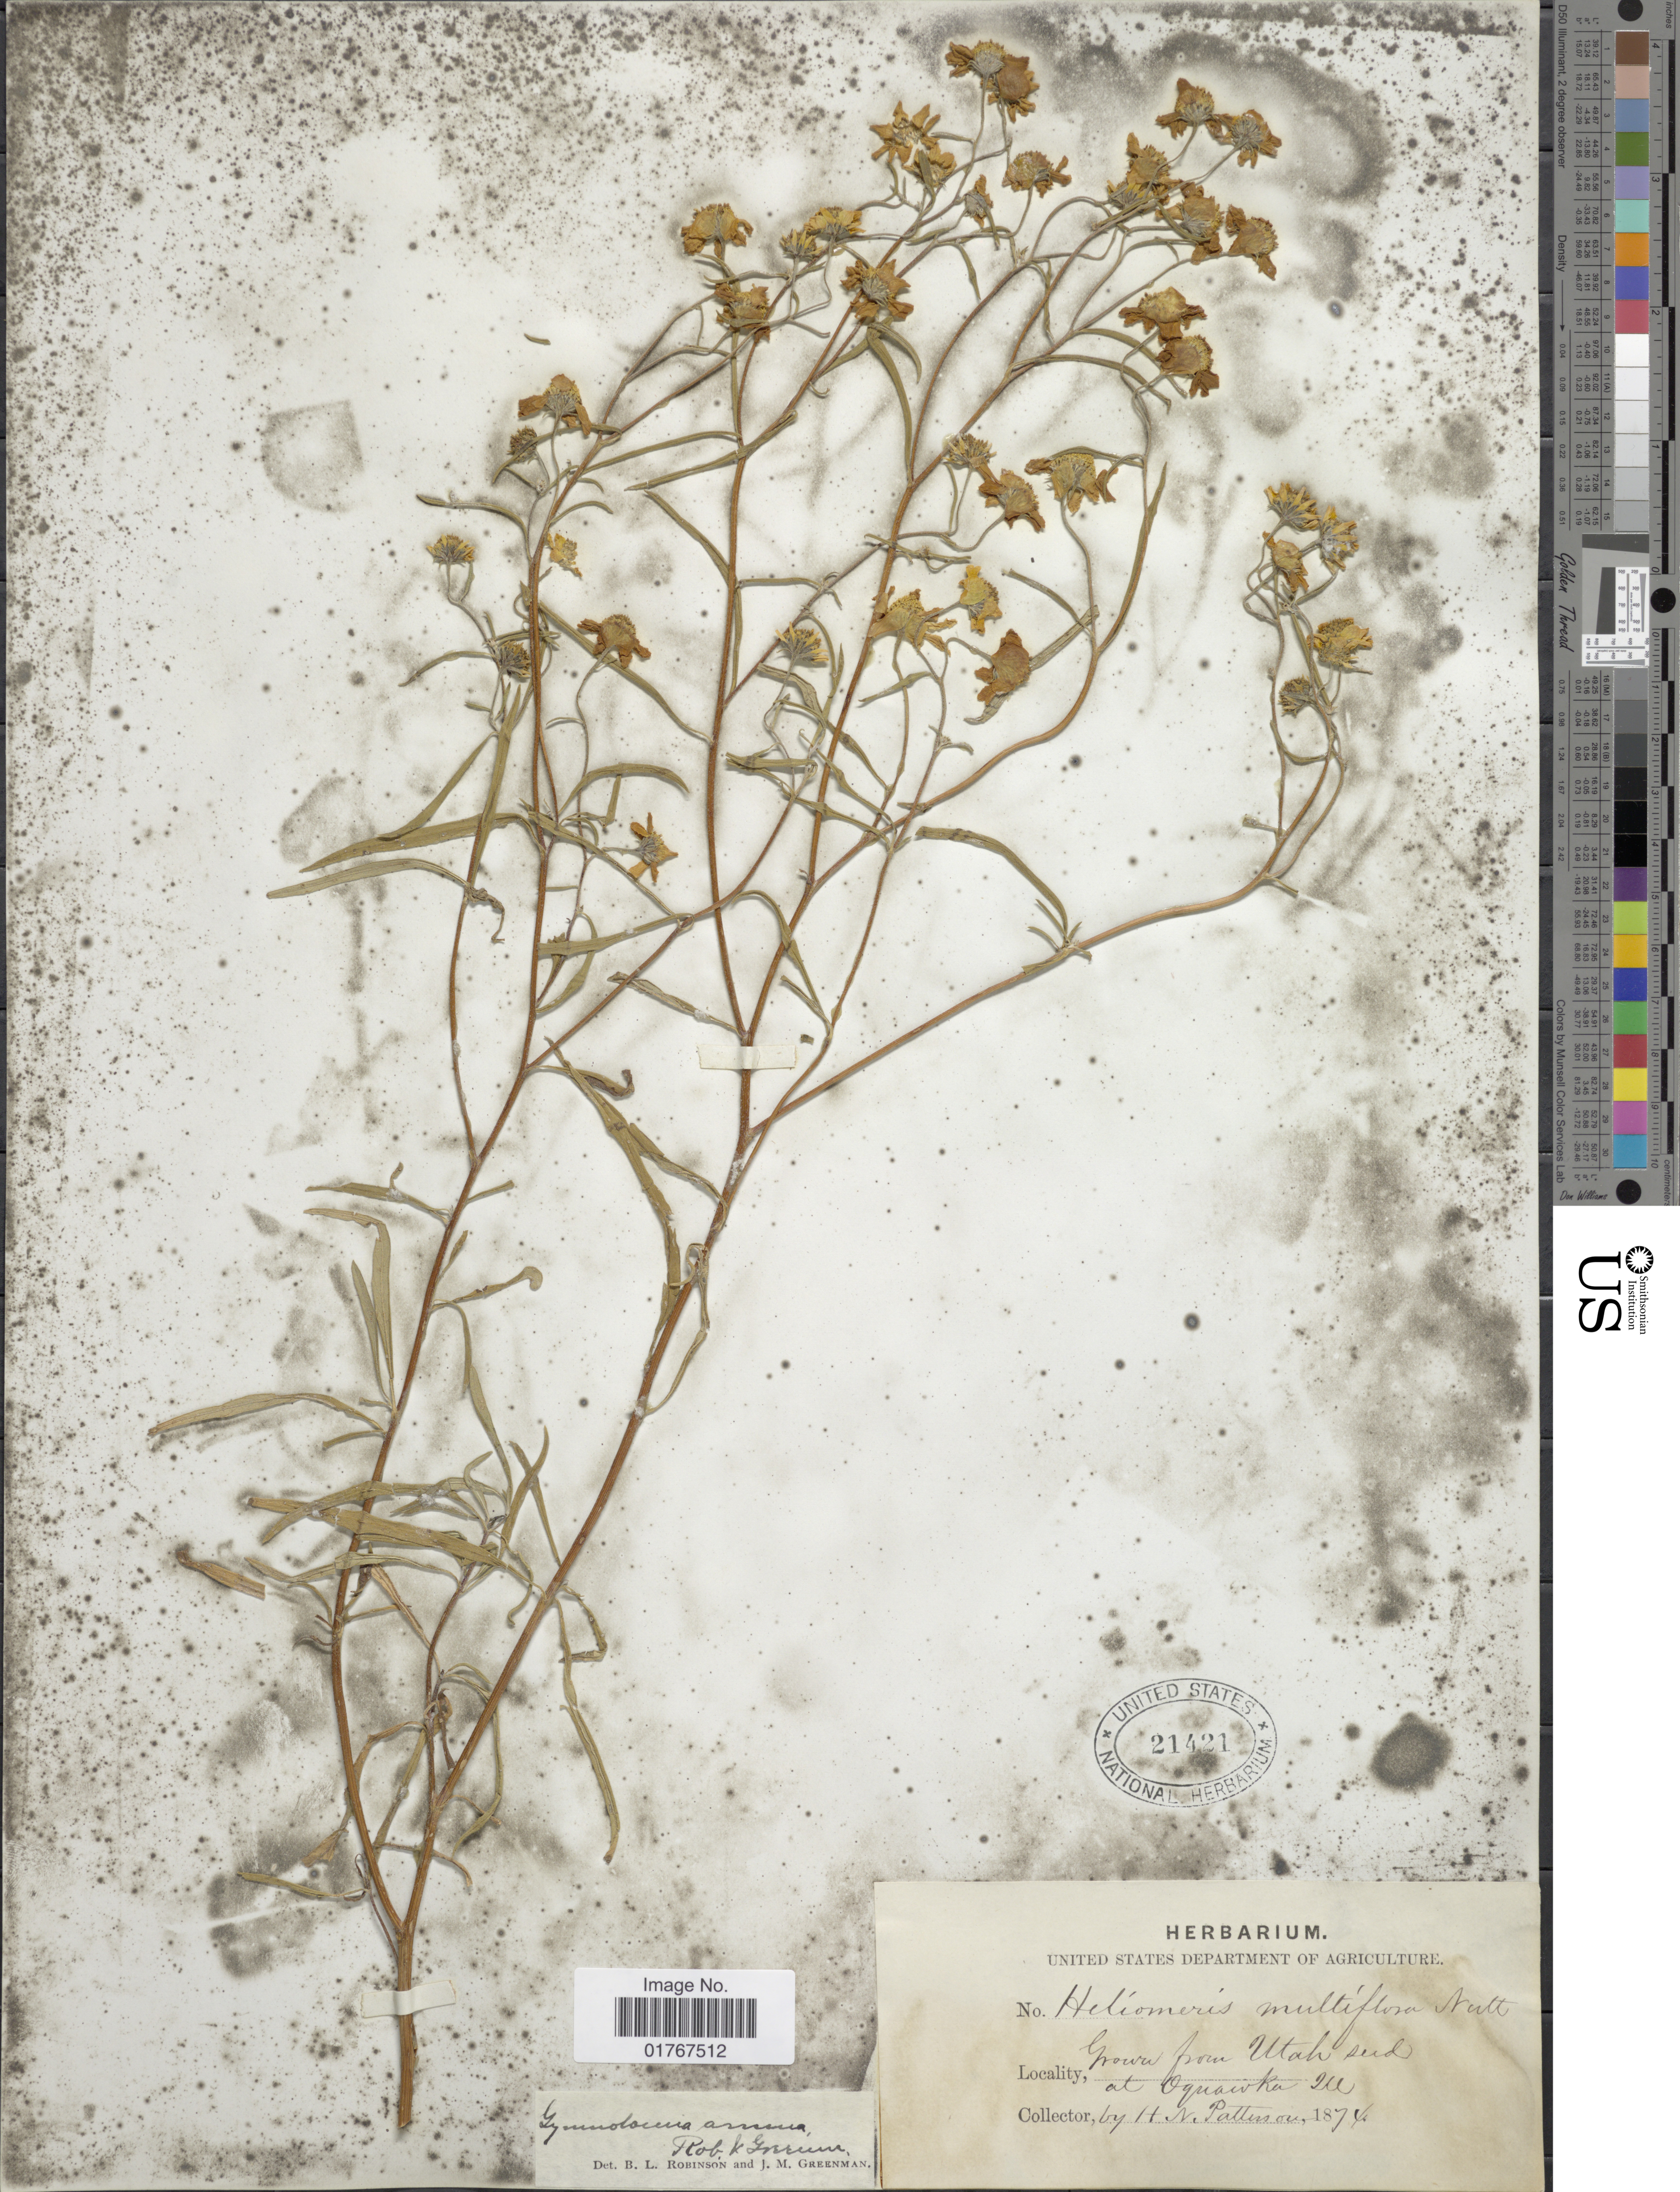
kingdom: Plantae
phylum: Tracheophyta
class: Magnoliopsida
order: Asterales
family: Asteraceae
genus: Viguiera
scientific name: Viguiera sp.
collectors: H. N. Patterson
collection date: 1874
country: United States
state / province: Illinois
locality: Grown from Utah seed at Oquawka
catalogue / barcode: US 21421